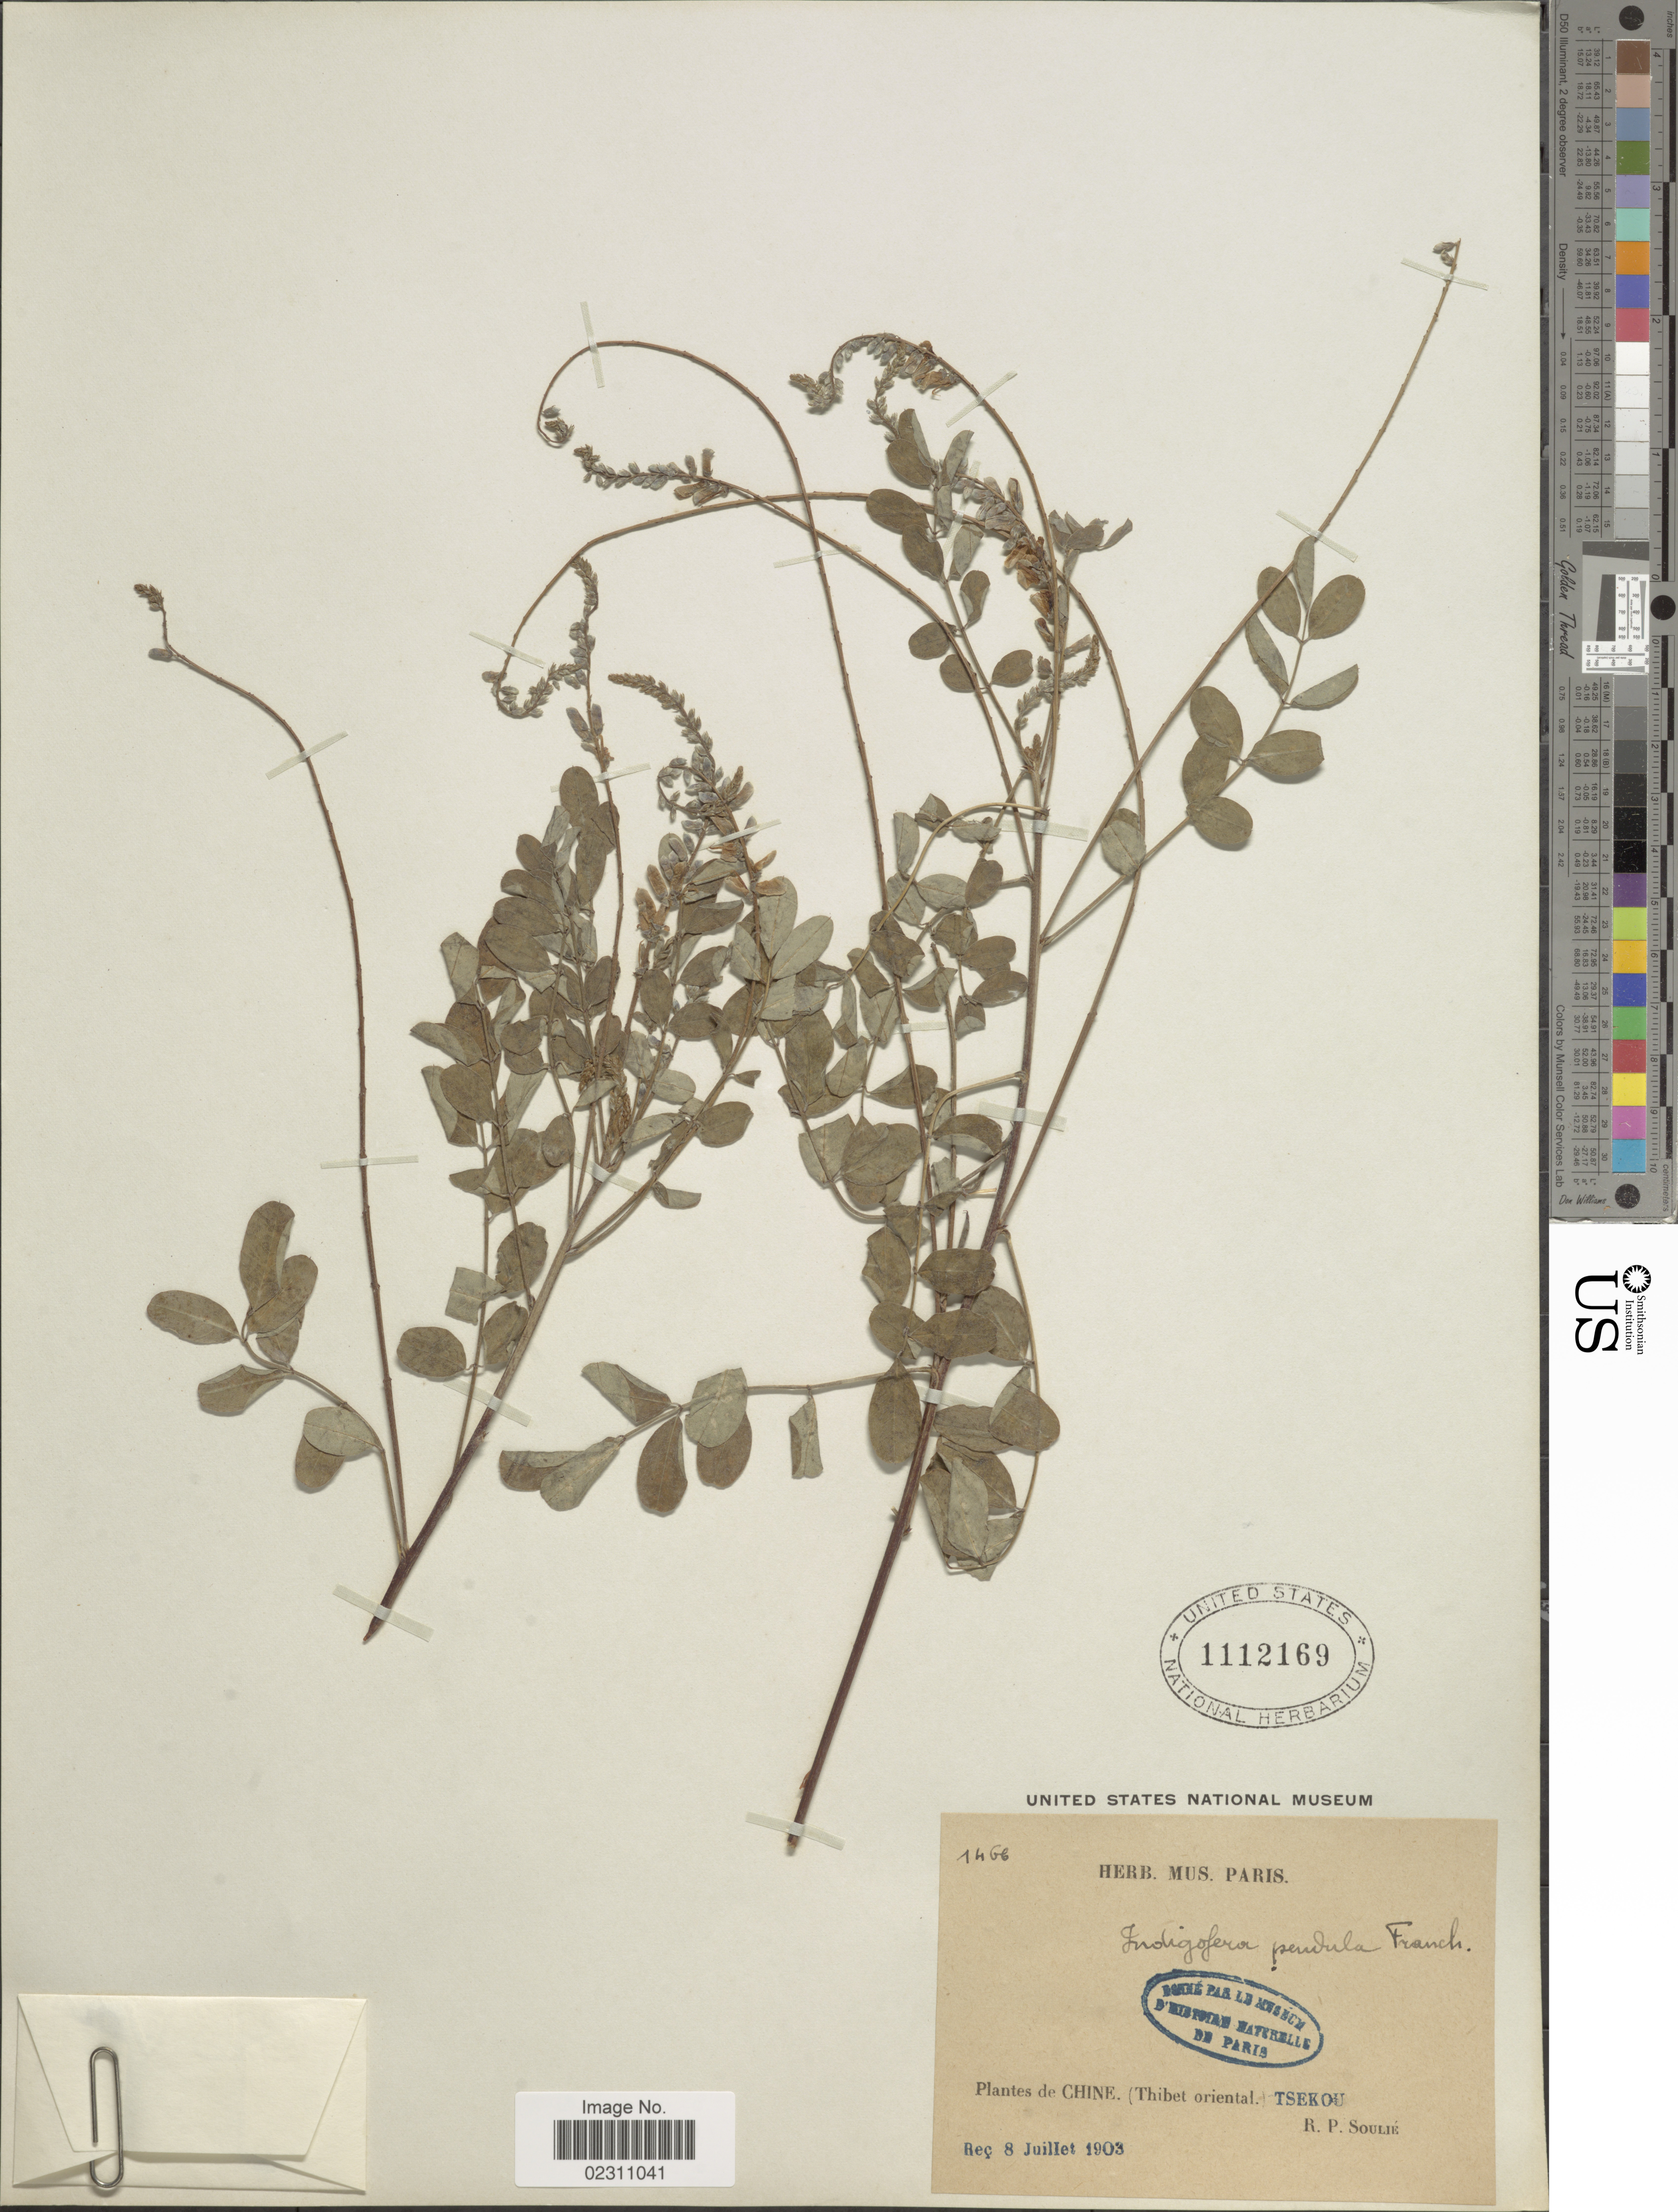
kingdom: Plantae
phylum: Tracheophyta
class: Magnoliopsida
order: Fabales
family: Fabaceae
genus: Indigofera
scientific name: Indigofera pendula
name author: Franch.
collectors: R. Soulié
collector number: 146b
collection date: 1903-07-08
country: China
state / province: Xizang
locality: Thibet oriental, Tsekou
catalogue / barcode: US 1112169